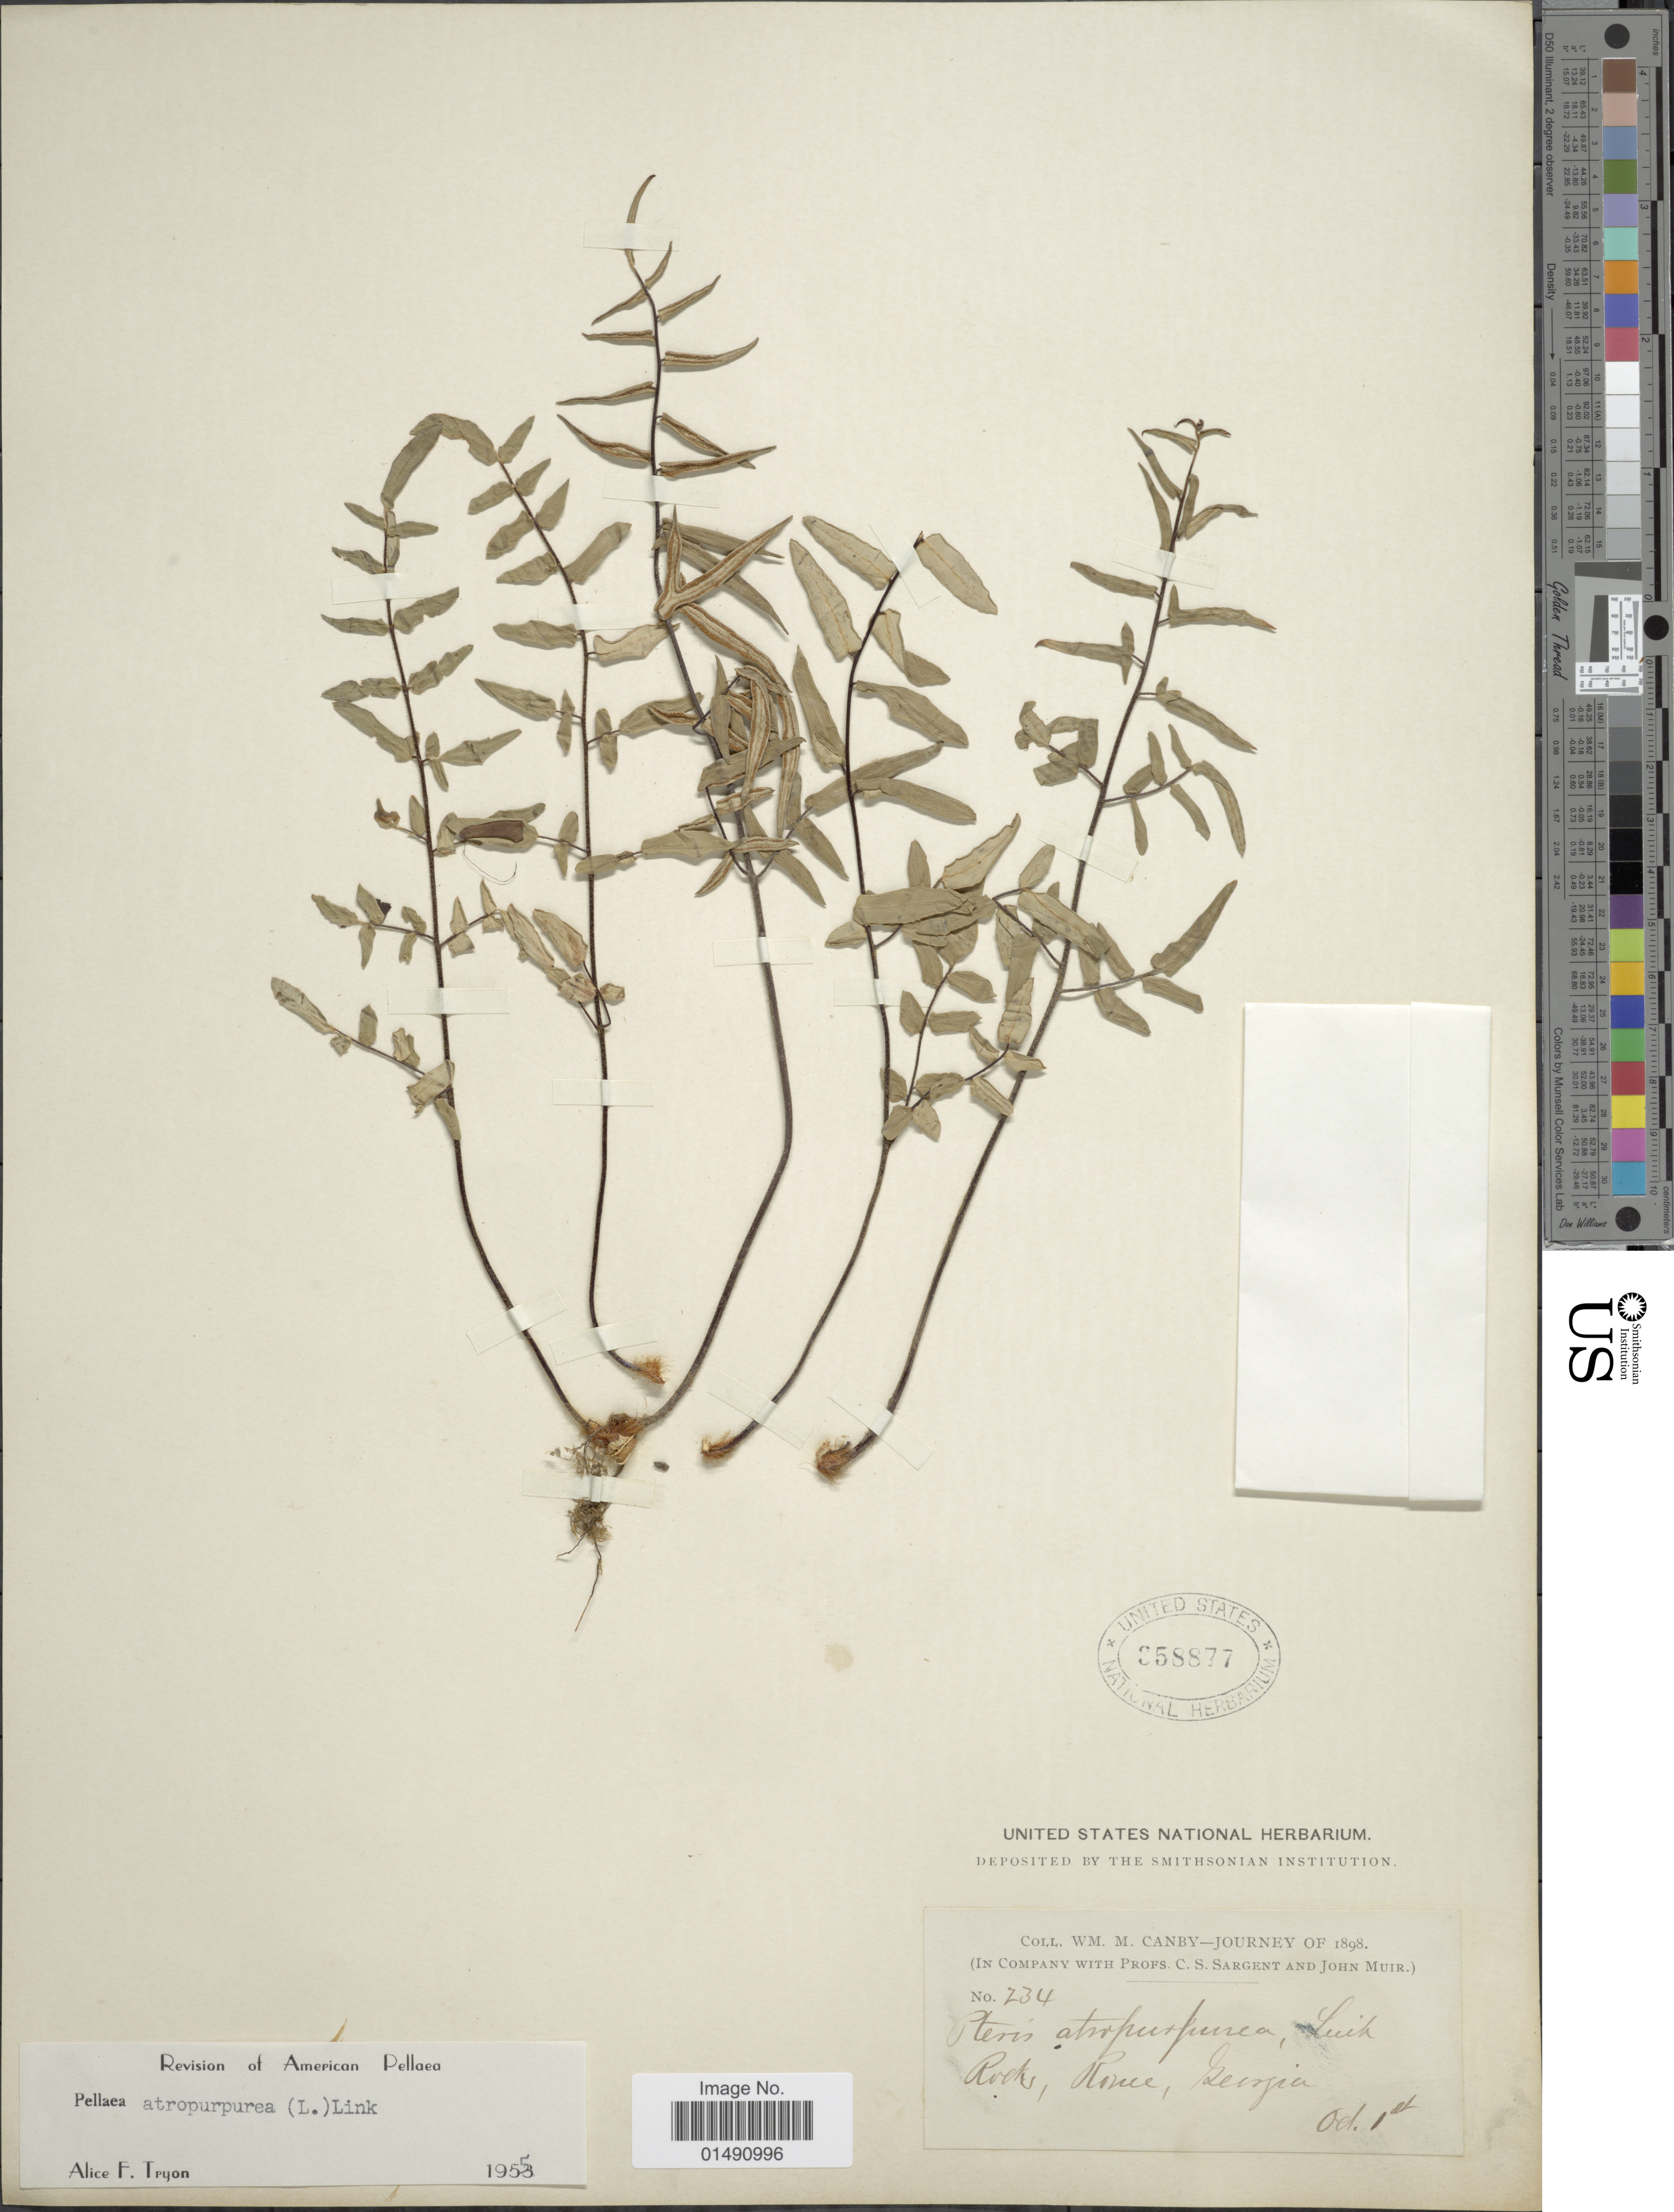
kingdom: Plantae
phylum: Tracheophyta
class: Polypodiopsida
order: Polypodiales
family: Pteridaceae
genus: Pellaea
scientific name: Pellaea atropurpurea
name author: (L.) Link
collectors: W. M. Canby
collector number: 234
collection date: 1898-10-01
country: United States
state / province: Georgia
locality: Rocks, Rome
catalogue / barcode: US 358877